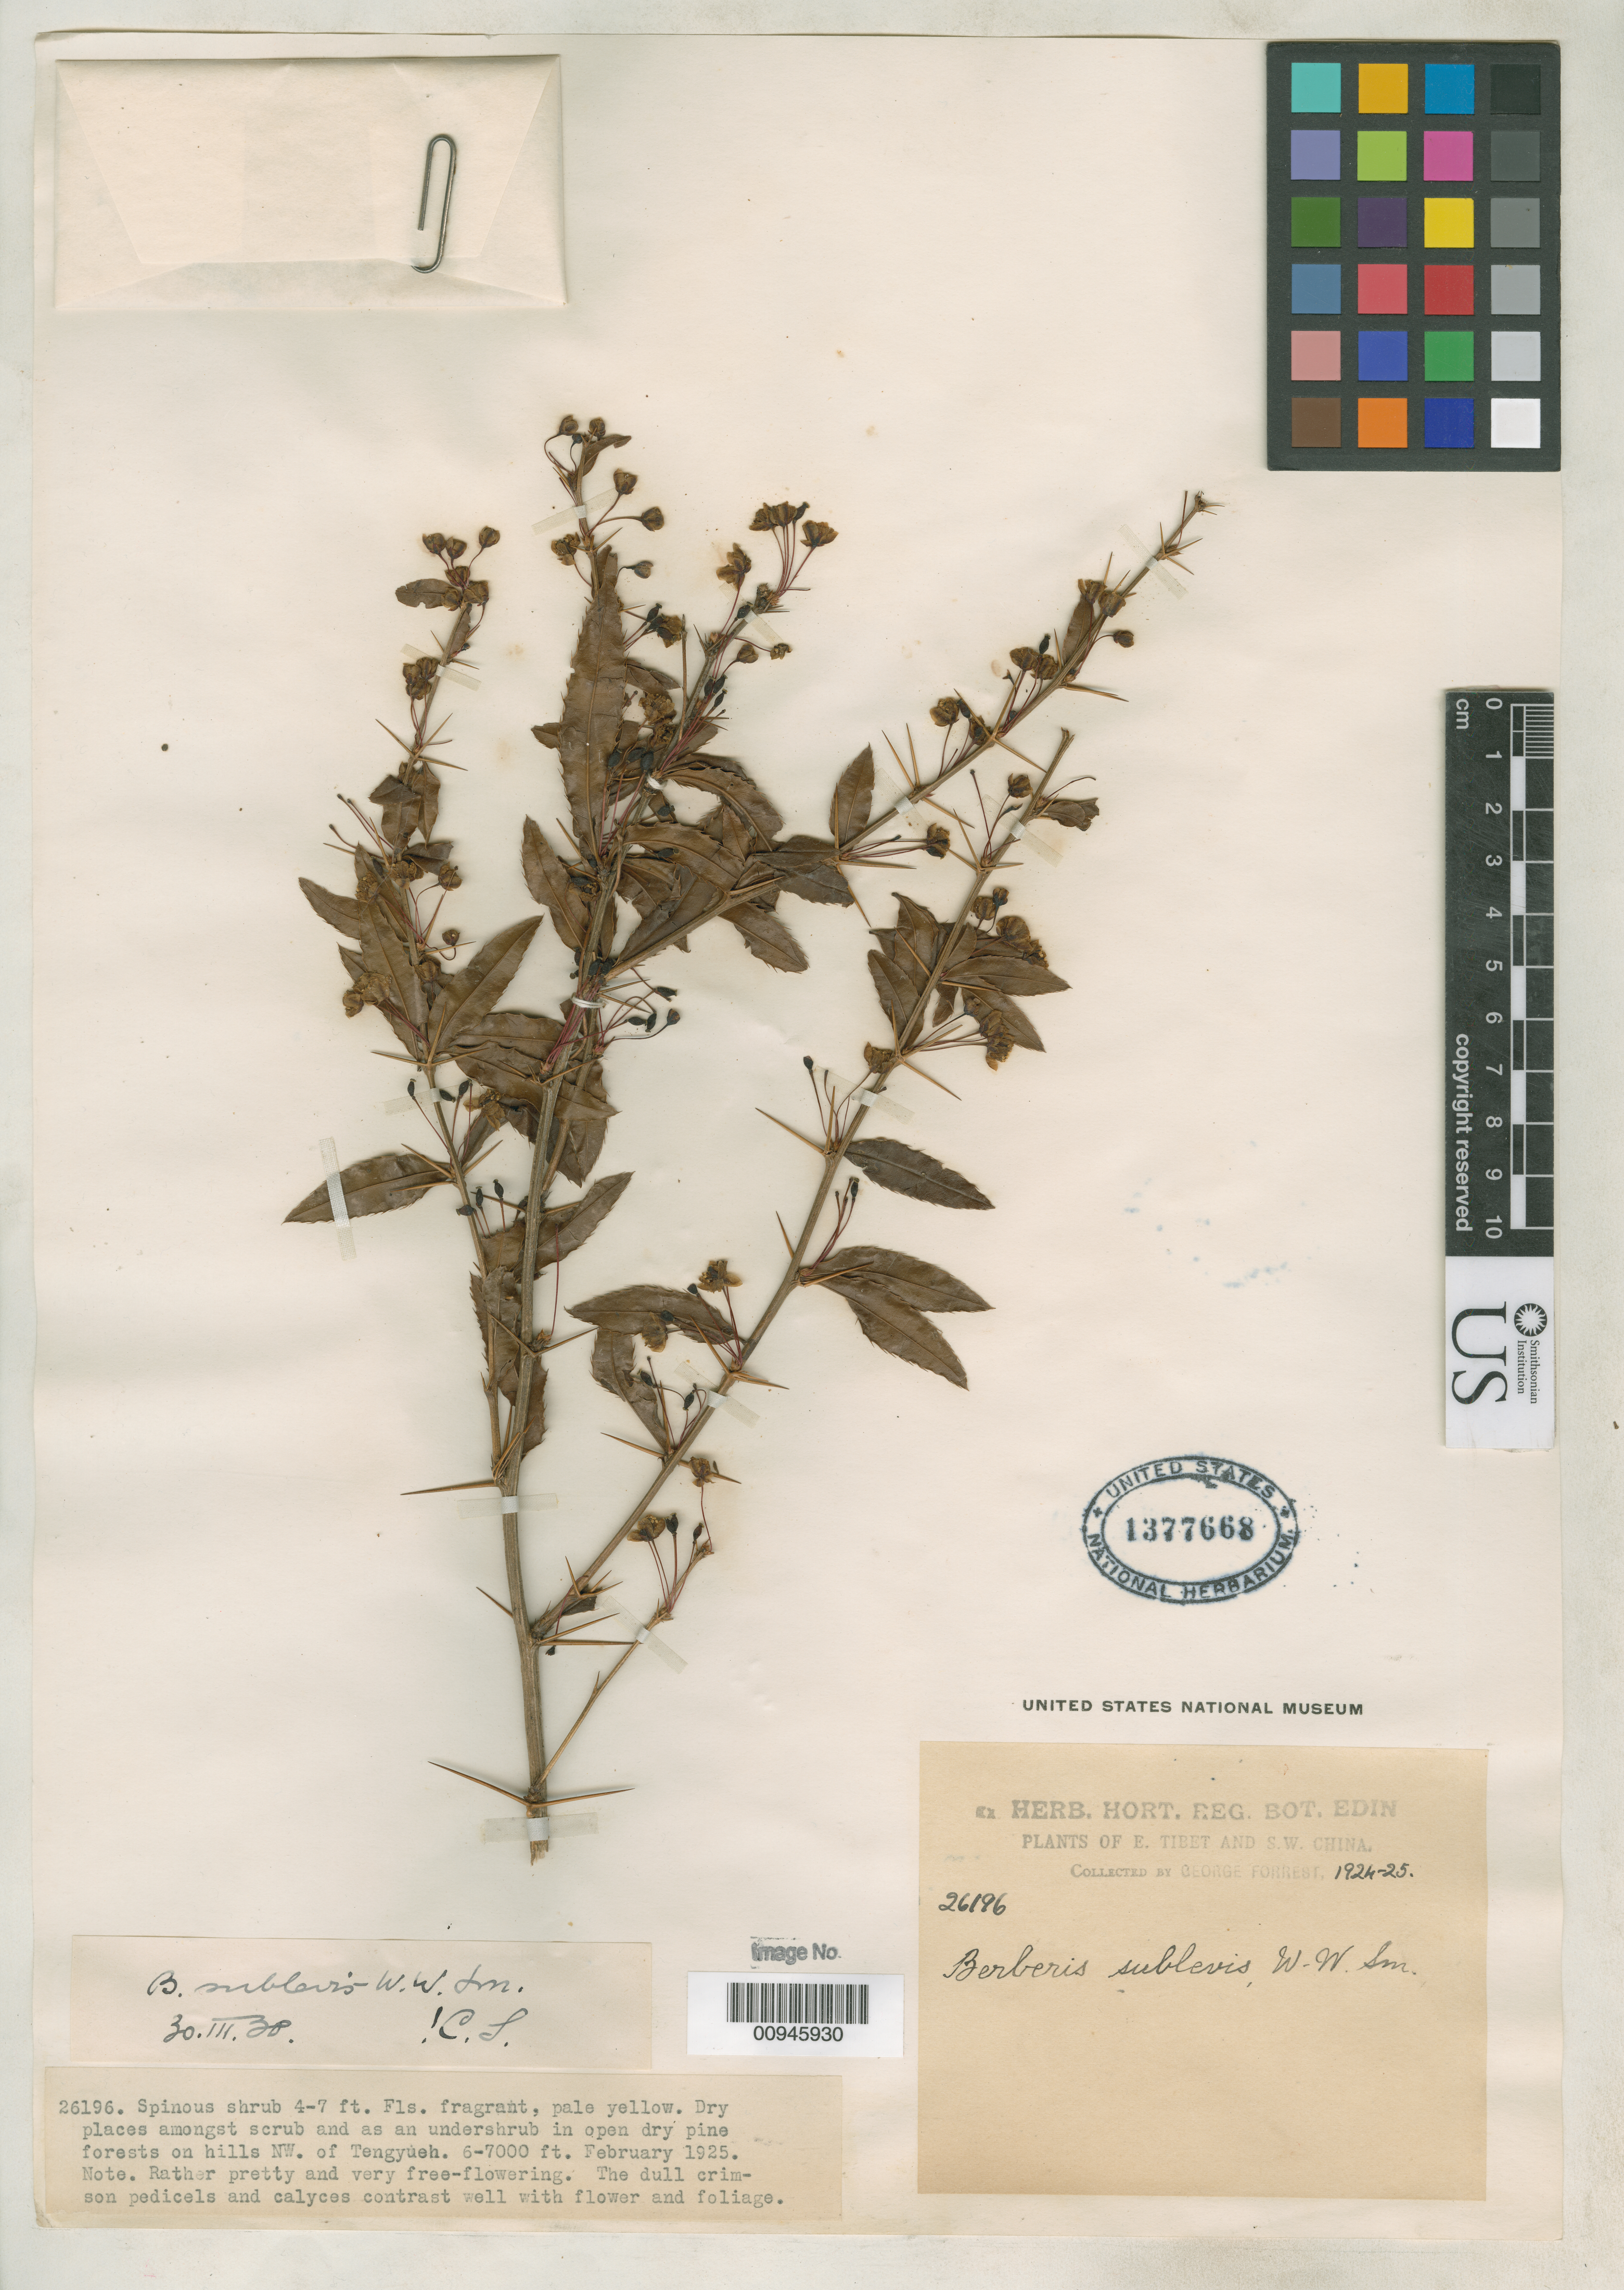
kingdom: Plantae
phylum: Tracheophyta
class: Magnoliopsida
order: Ranunculales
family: Berberidaceae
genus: Berberis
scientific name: Berberis sublevis var. exquisita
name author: Ahrendt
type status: Isotype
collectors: G. Forrest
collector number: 26196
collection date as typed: Feb 1925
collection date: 1925-02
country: China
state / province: Yunnan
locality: Hills NW of Tengyueh.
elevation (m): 1829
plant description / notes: Currently accepted name and status as isotype determined by Julian Harber based on image viewed (email comm. July 2009).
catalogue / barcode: US 1377668